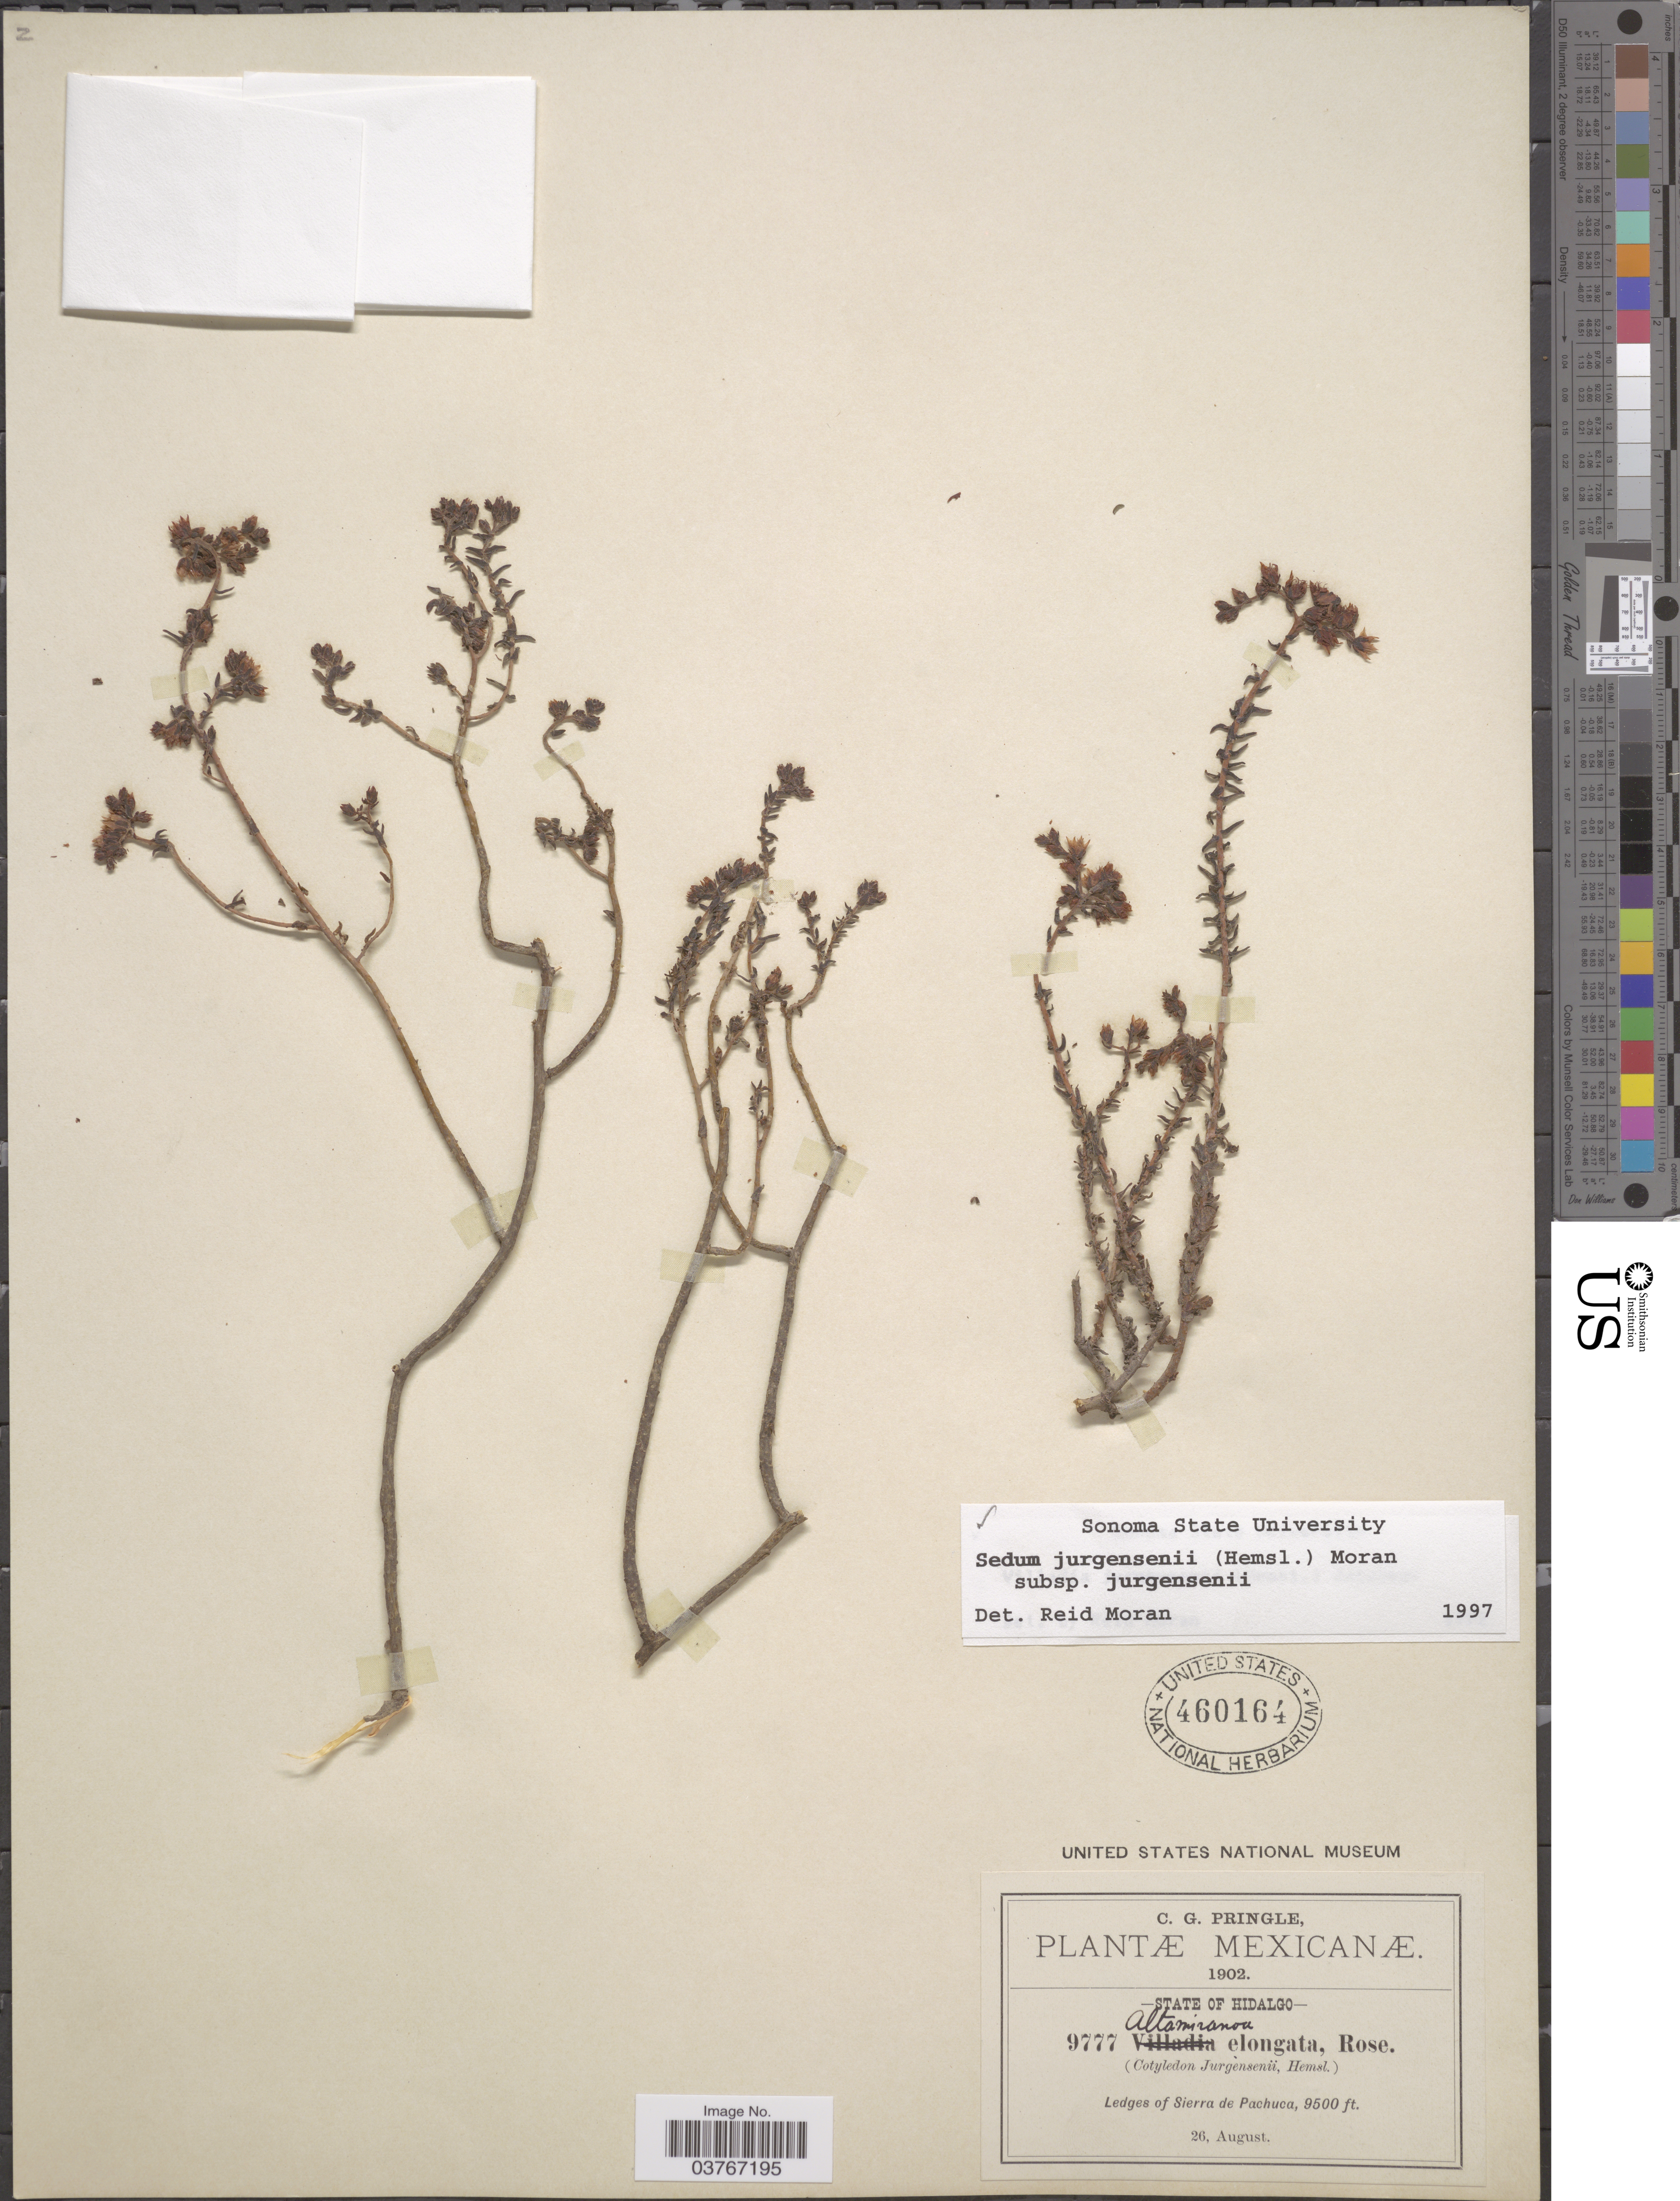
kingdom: Plantae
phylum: Tracheophyta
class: Magnoliopsida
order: Saxifragales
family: Crassulaceae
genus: Sedum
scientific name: Sedum jurgensenii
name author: (Hemsl.) Moran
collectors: C. G. Pringle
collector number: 9777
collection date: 1902-08-26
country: Mexico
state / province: Hidalgo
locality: Ledges of Sierra de Pachuca.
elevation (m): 2896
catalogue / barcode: US 460164